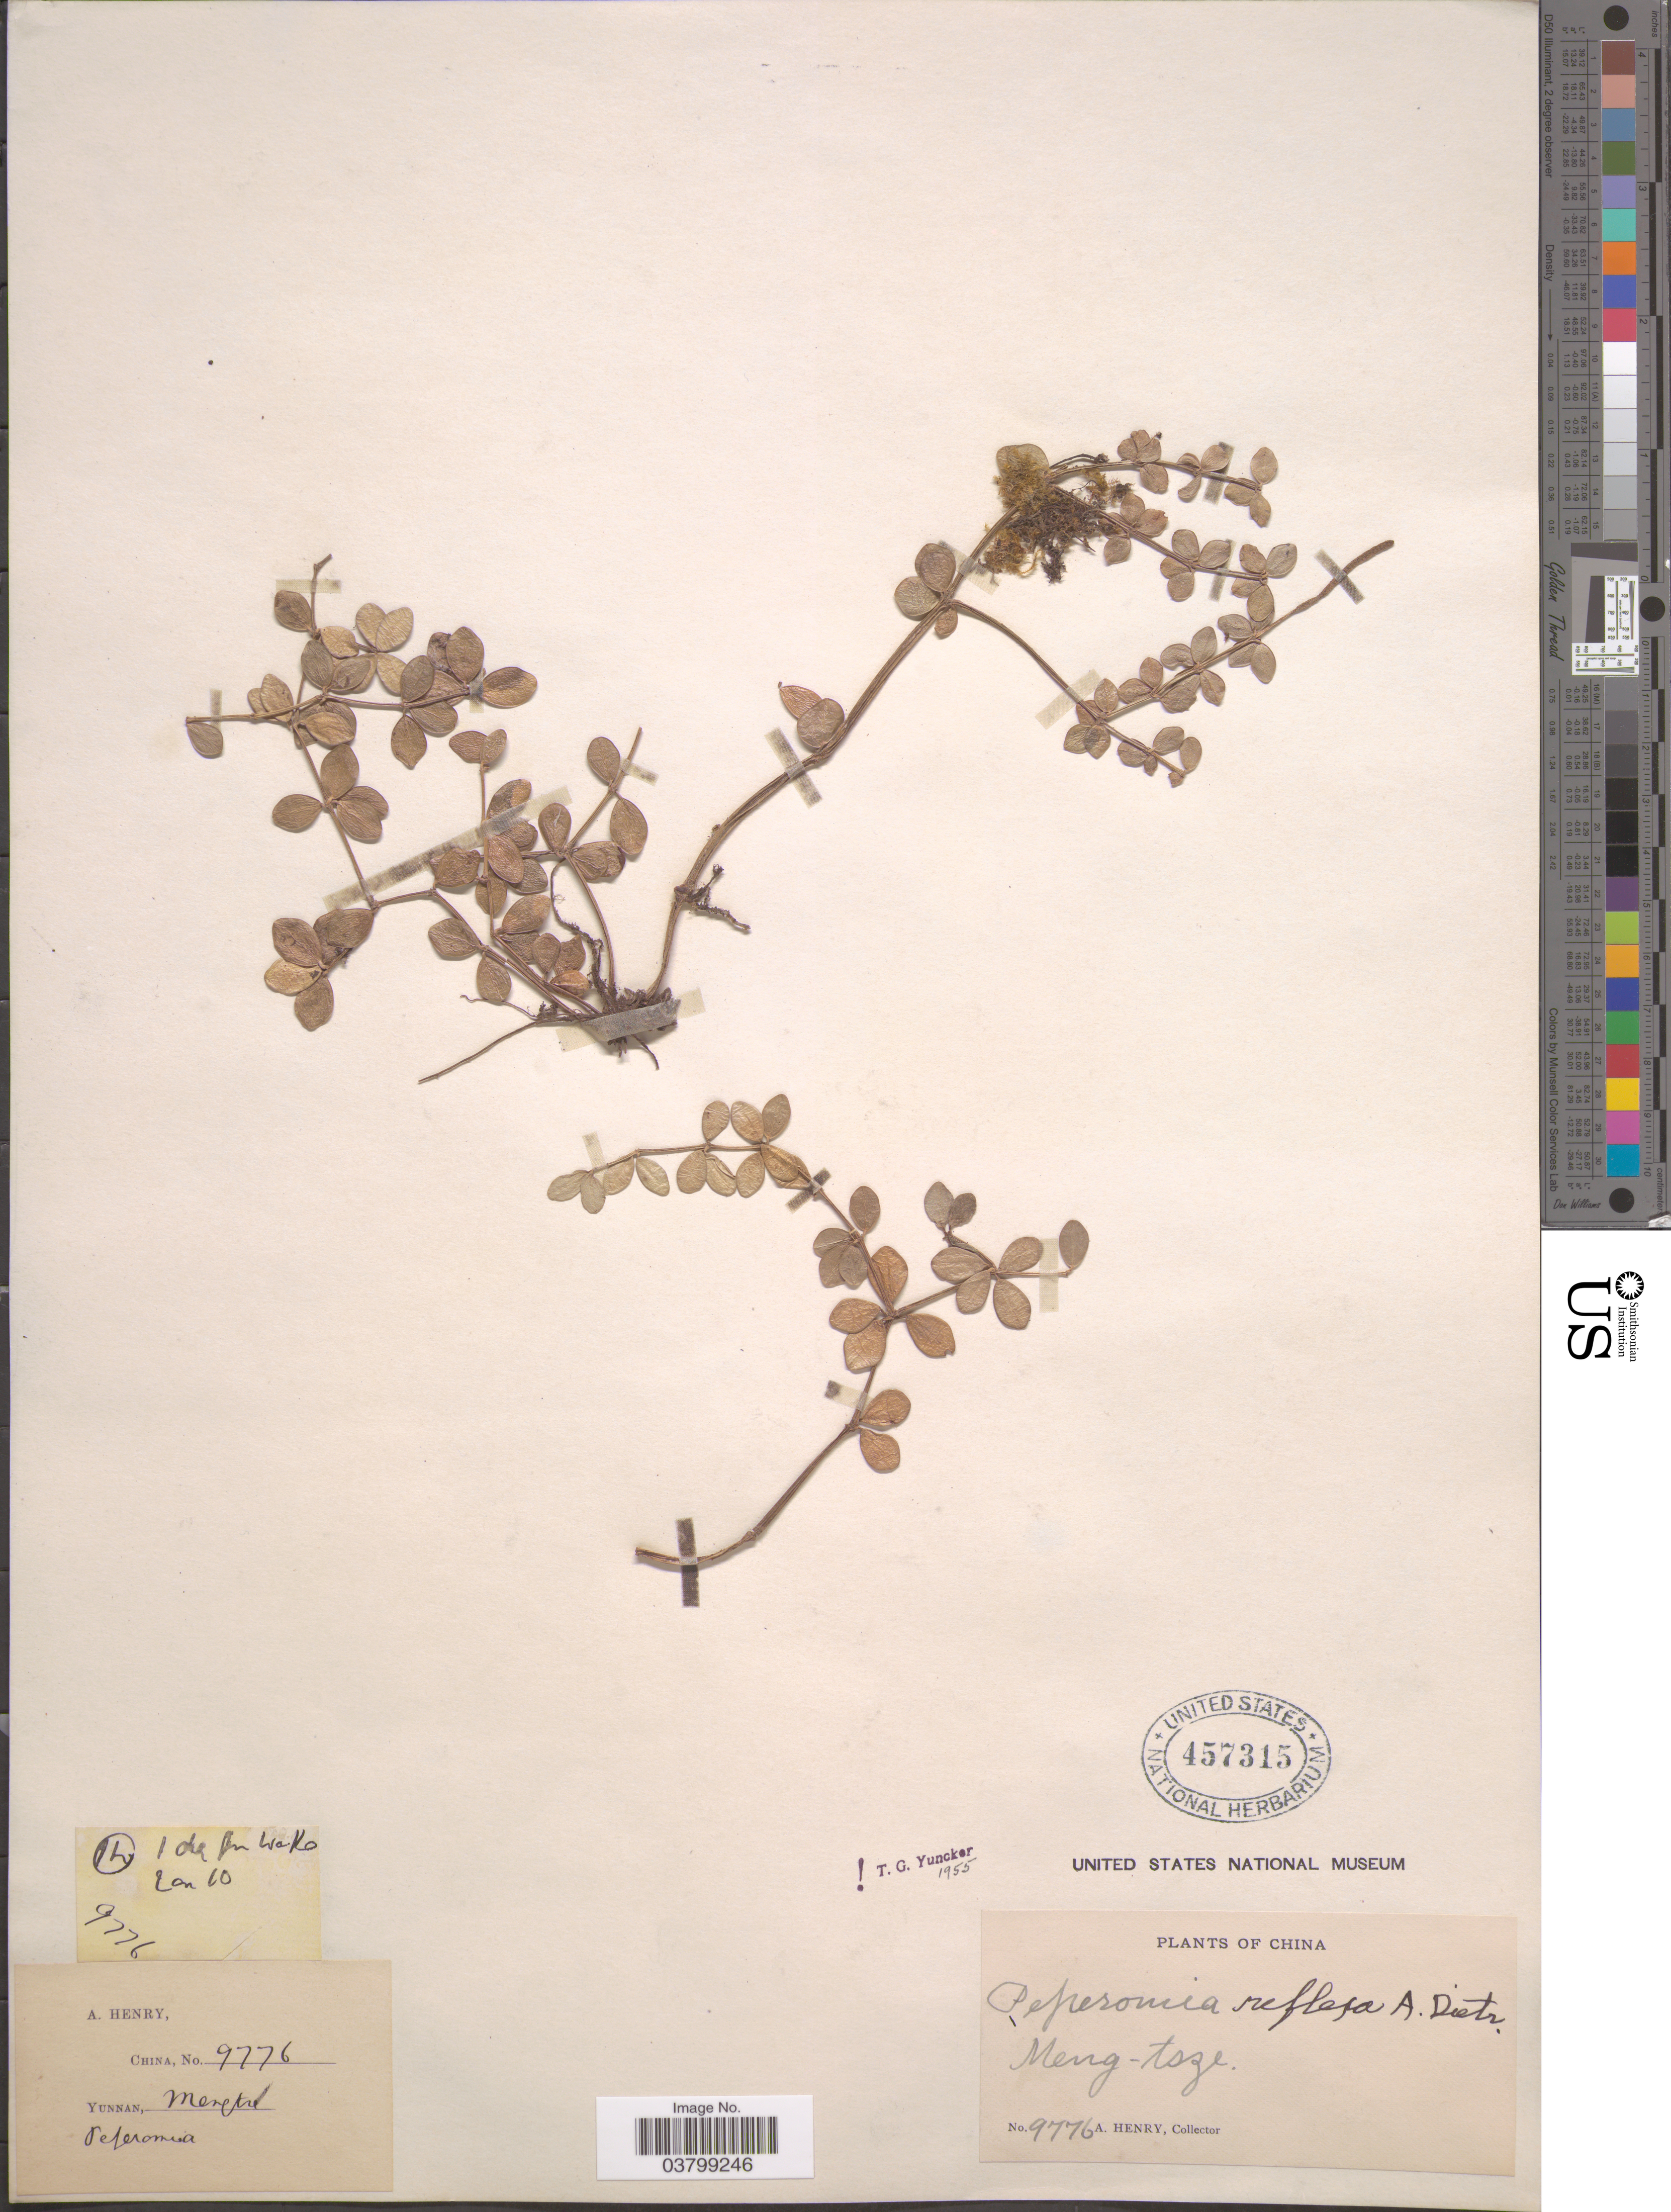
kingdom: Plantae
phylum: Tracheophyta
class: Magnoliopsida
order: Piperales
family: Piperaceae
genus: Peperomia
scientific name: Peperomia reflexa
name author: (L. f.) A. Dietr.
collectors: A. Henry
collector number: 9776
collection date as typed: Transcribed d/m/y: /1/10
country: China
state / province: Yunnan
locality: Meng-tsze.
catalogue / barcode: US 457315